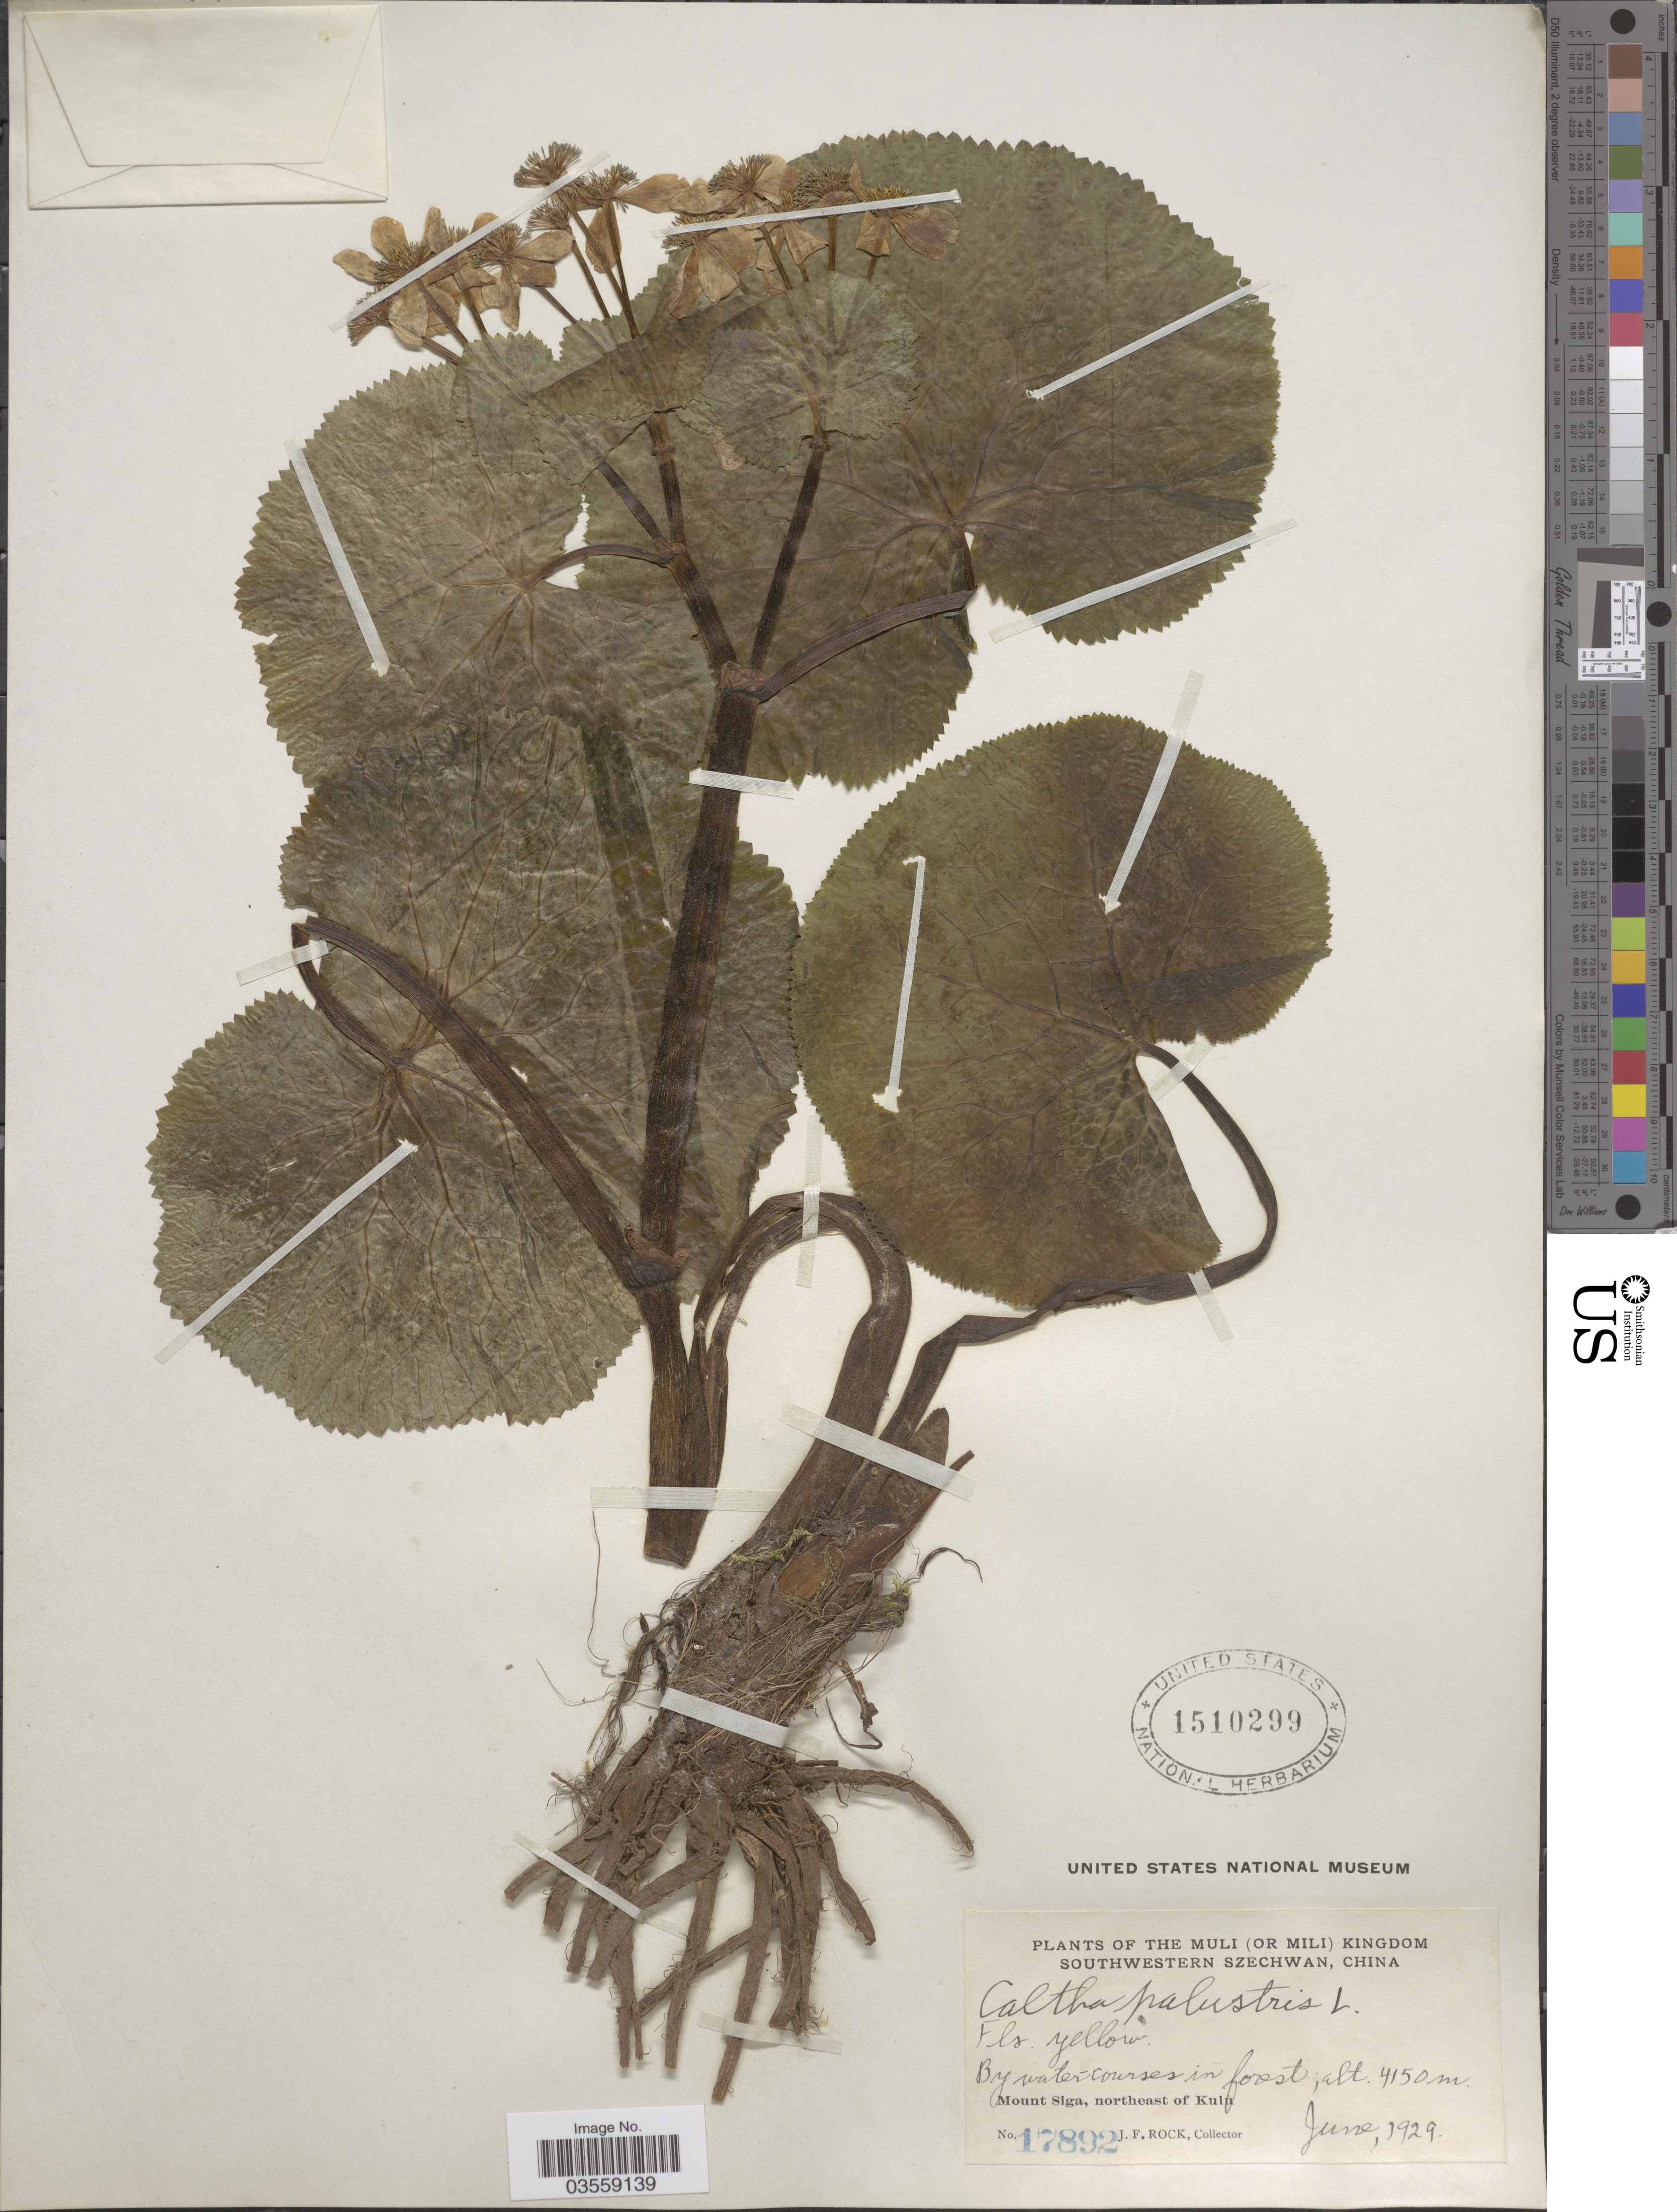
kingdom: Plantae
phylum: Tracheophyta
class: Magnoliopsida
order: Ranunculales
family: Ranunculaceae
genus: Caltha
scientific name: Caltha palustris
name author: L.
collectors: J. Rock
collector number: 17892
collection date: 1929-06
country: China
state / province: Sichuan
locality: The Muli (or Mili) Kingdom Southwestern Szechwan. Mount Siga, northeast of Kulu.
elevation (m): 4150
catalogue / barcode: US 1510299